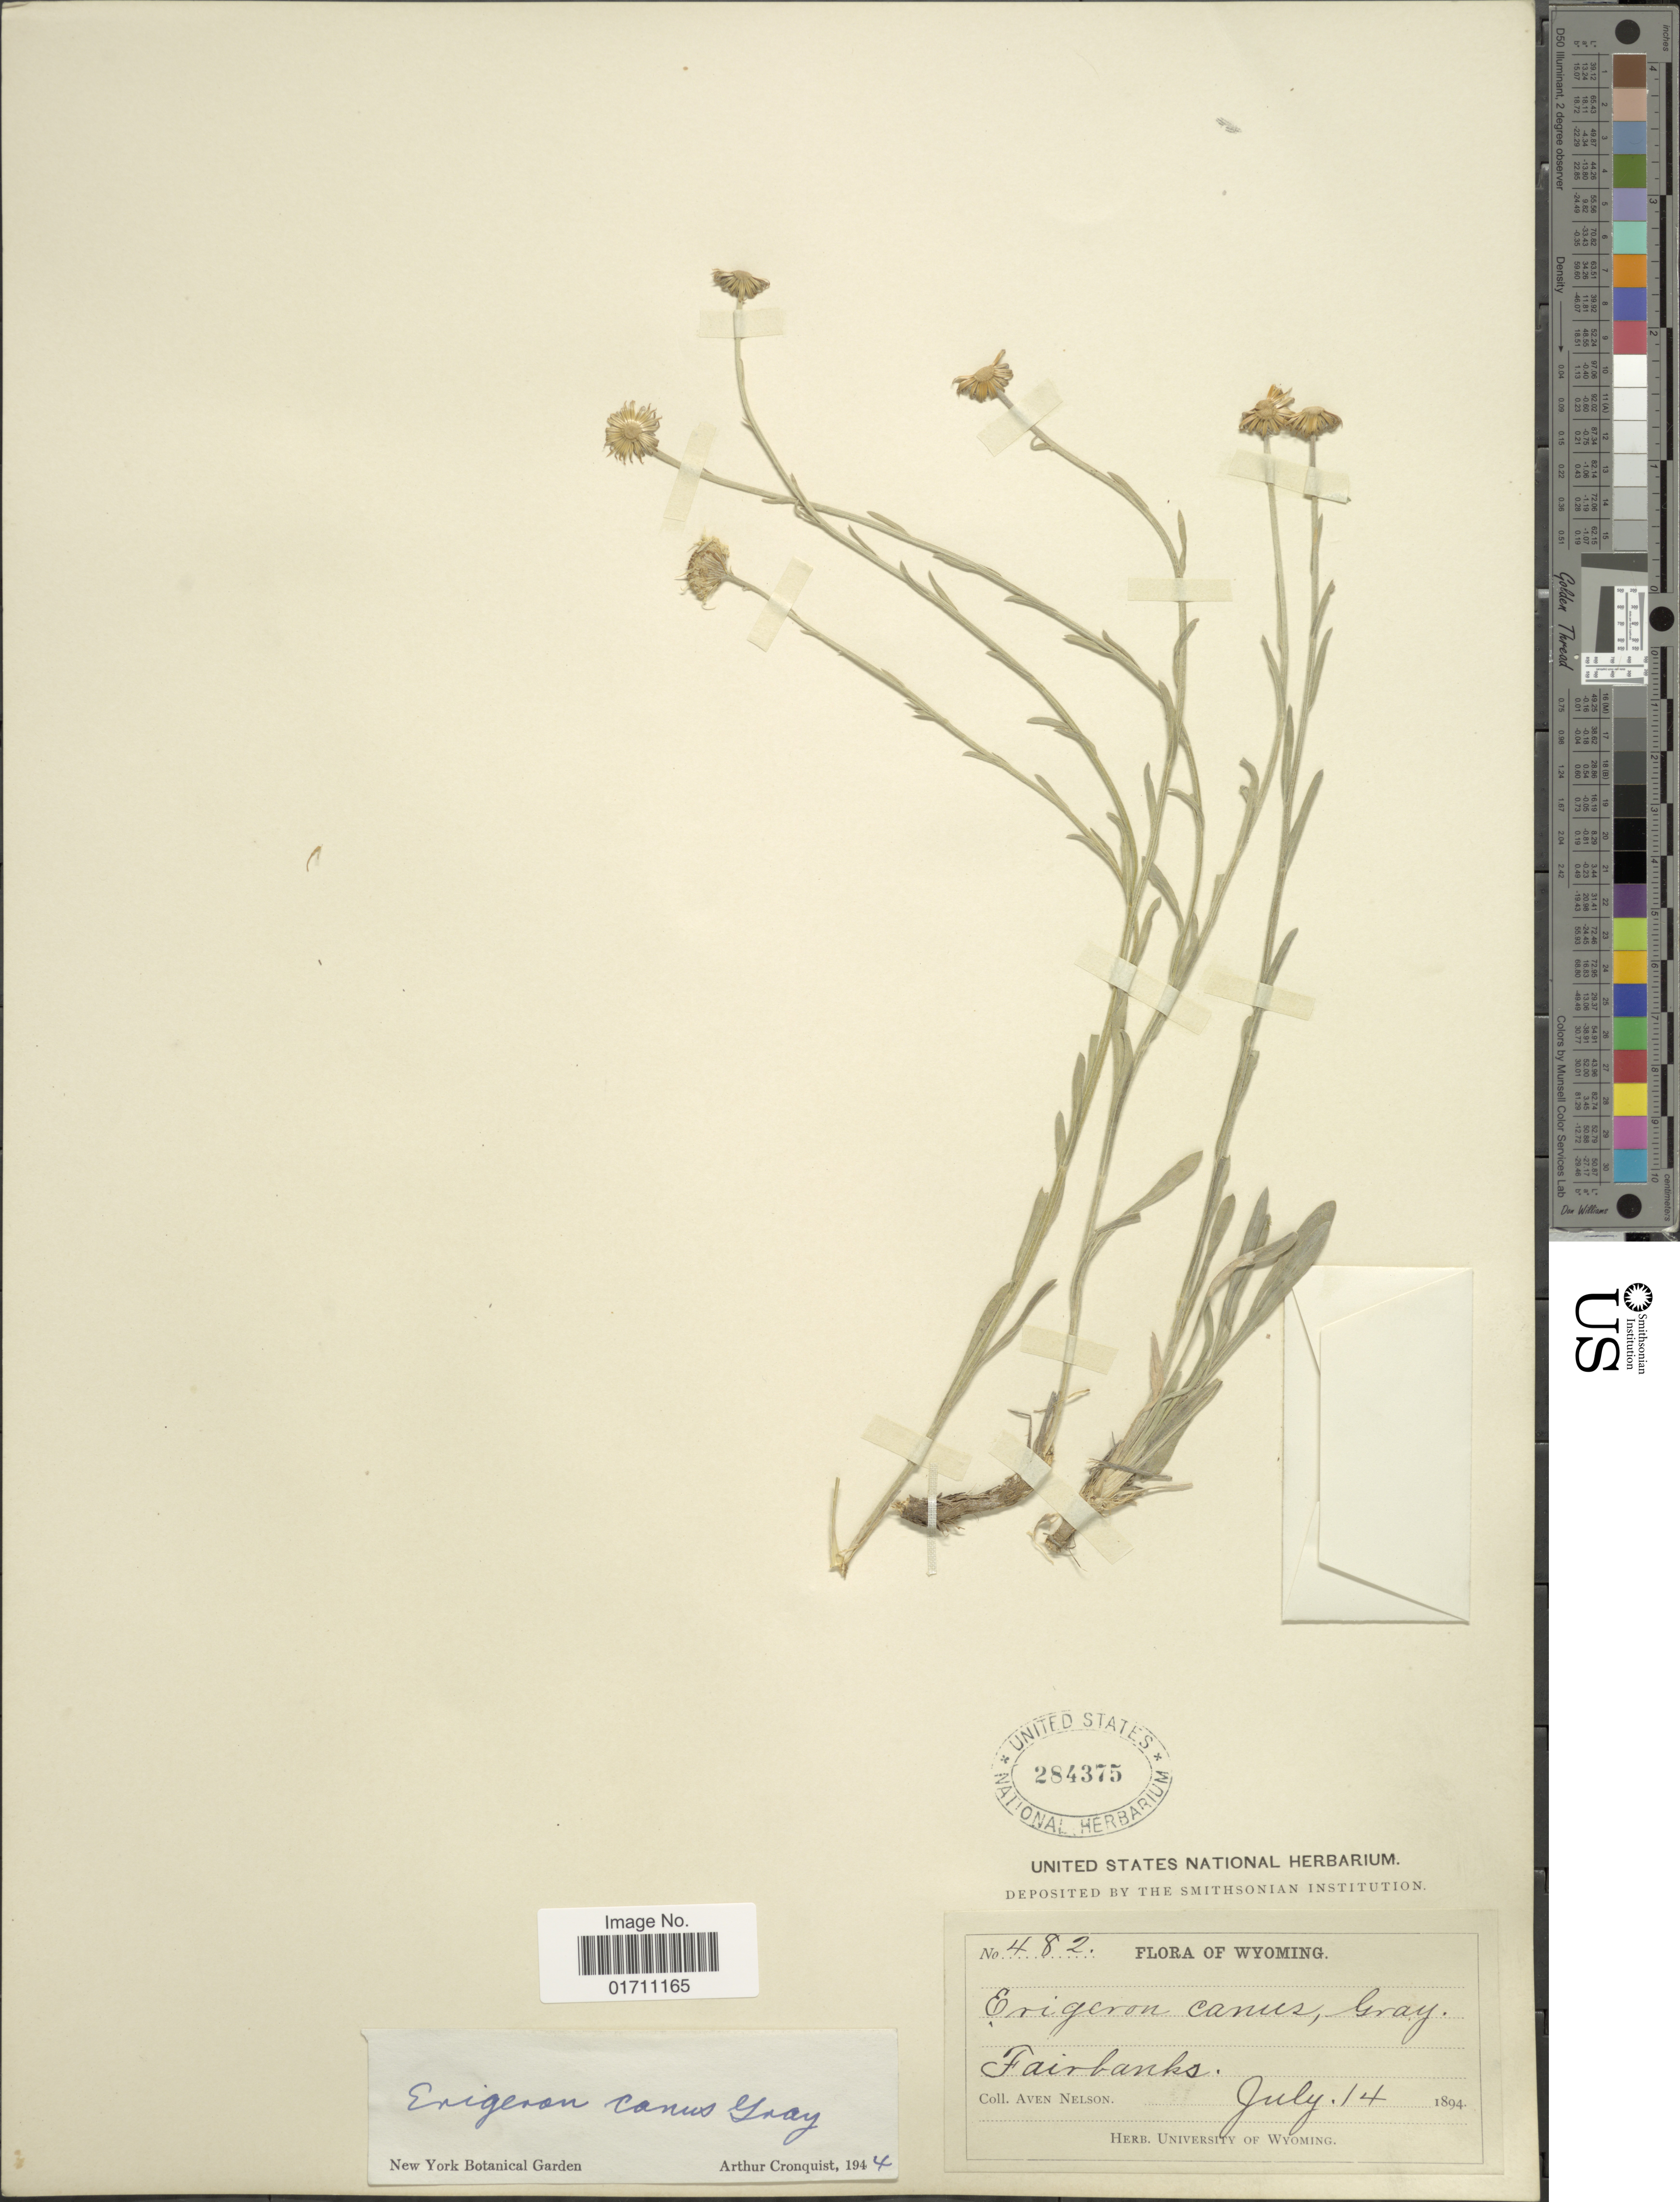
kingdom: Plantae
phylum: Tracheophyta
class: Magnoliopsida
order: Asterales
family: Asteraceae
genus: Erigeron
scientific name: Erigeron canus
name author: A. Gray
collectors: A. Nelson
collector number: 482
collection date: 1894-07-14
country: United States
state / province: Wyoming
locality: Fairbanks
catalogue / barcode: US 284375